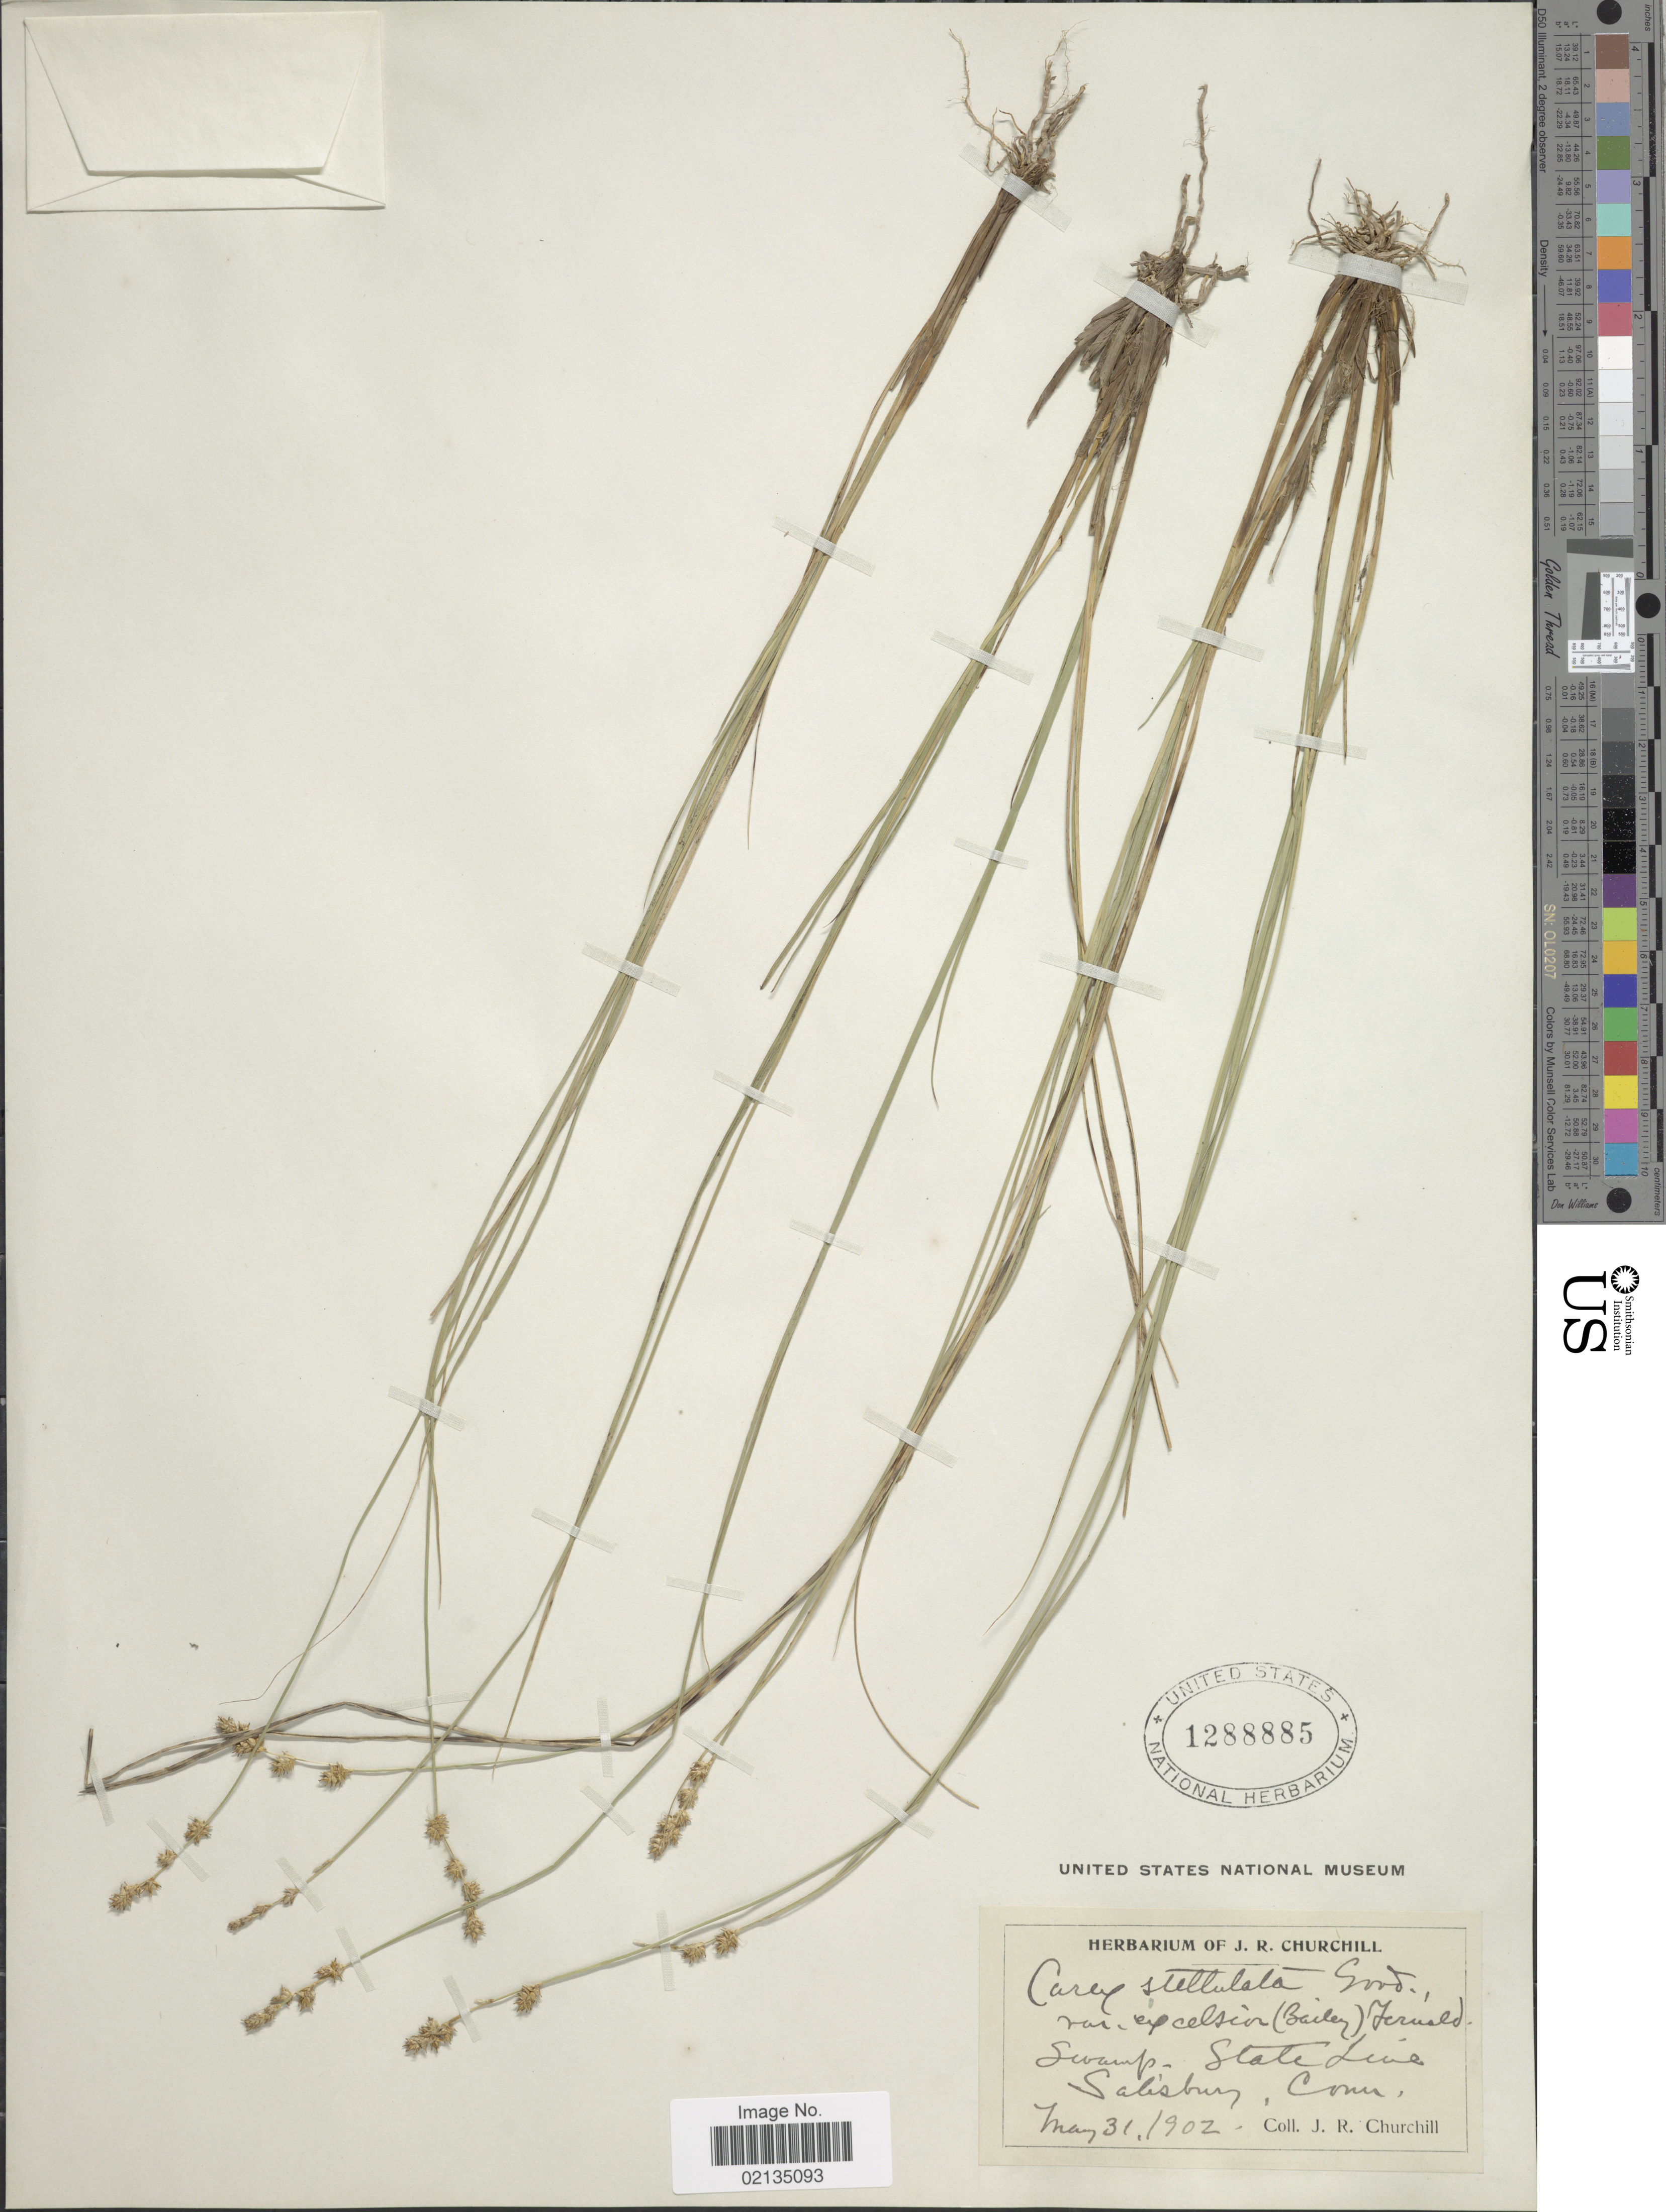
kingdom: Plantae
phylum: Tracheophyta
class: Liliopsida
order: Poales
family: Cyperaceae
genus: Carex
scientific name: Carex echinata subsp. echinata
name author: Murray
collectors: J. Churchill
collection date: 1902-05-31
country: United States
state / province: Connecticut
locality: Swamp, State Line, Salisbury, Conn.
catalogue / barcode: US 1288885